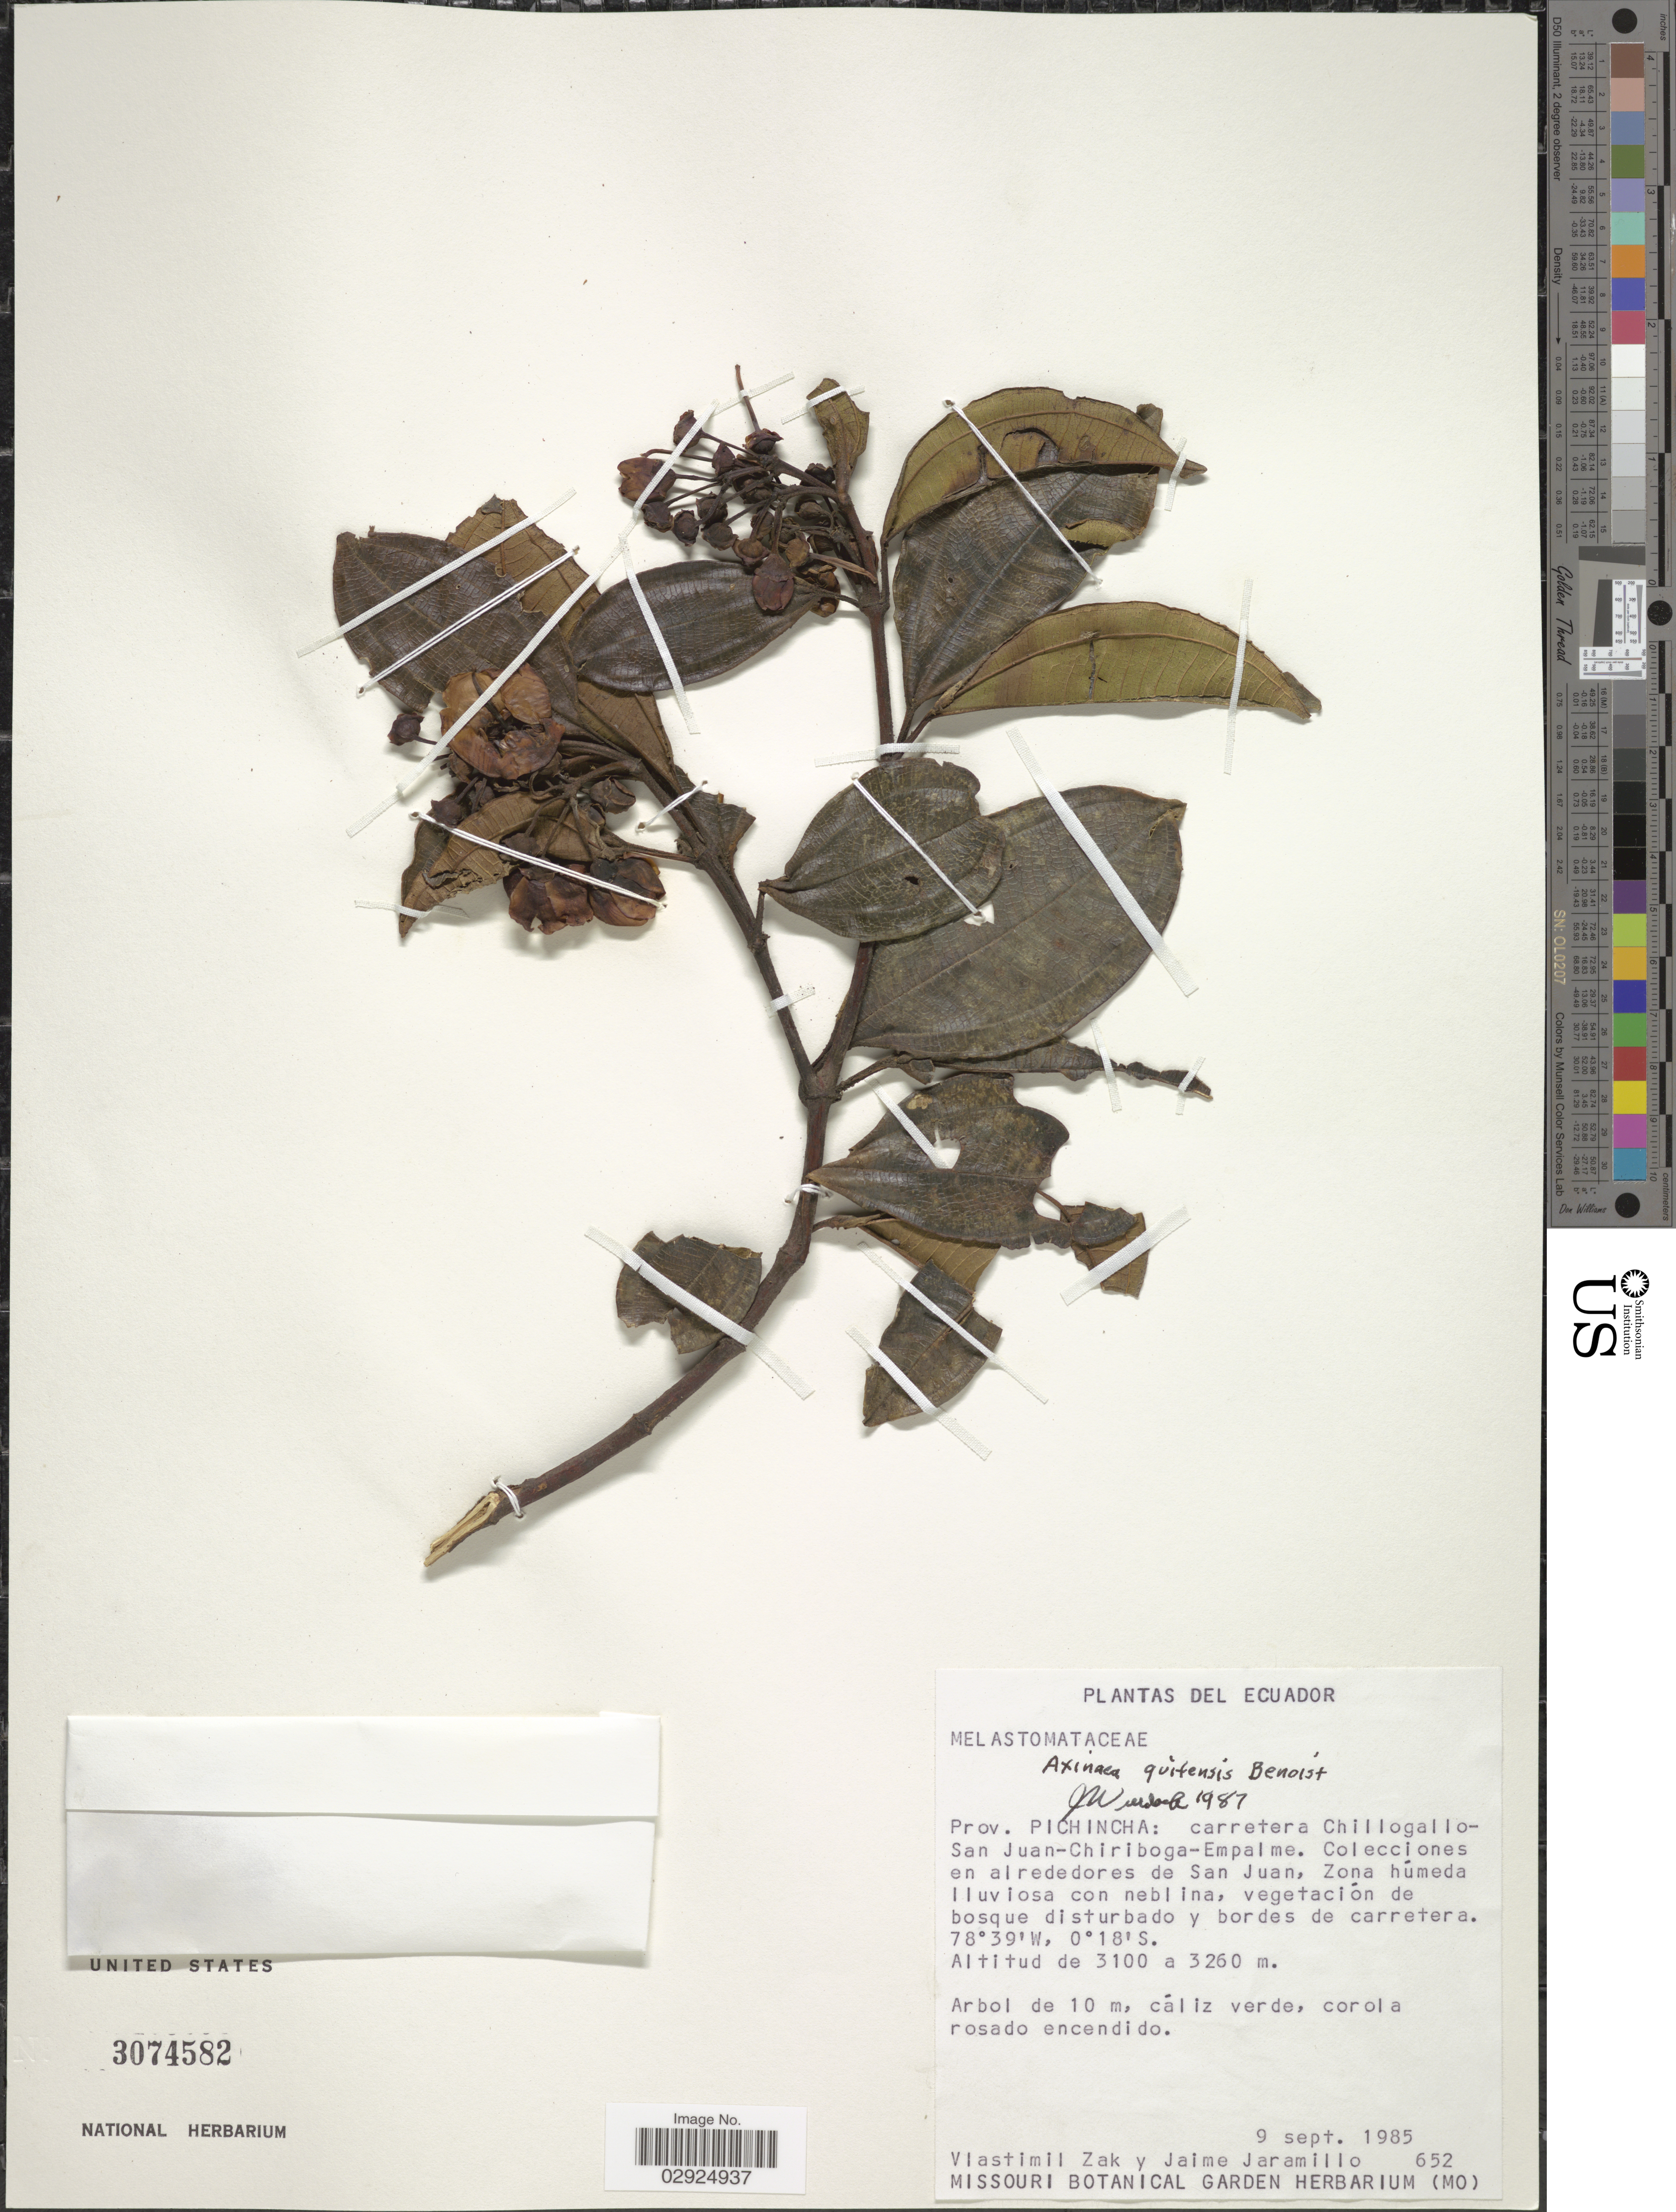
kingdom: Plantae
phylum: Tracheophyta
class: Magnoliopsida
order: Myrtales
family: Melastomataceae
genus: Axinaea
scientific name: Axinaea quitensis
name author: Benoist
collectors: V. Zak & J. Jaramillo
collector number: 652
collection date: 1985-09-09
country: Ecuador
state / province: Pichincha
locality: Prov. Pichincha: carretera Chillogallo-San Juan-Chiriboga-Empalme, Colecciones en alrededores de San Juan.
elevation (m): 3100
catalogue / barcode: US 3074582